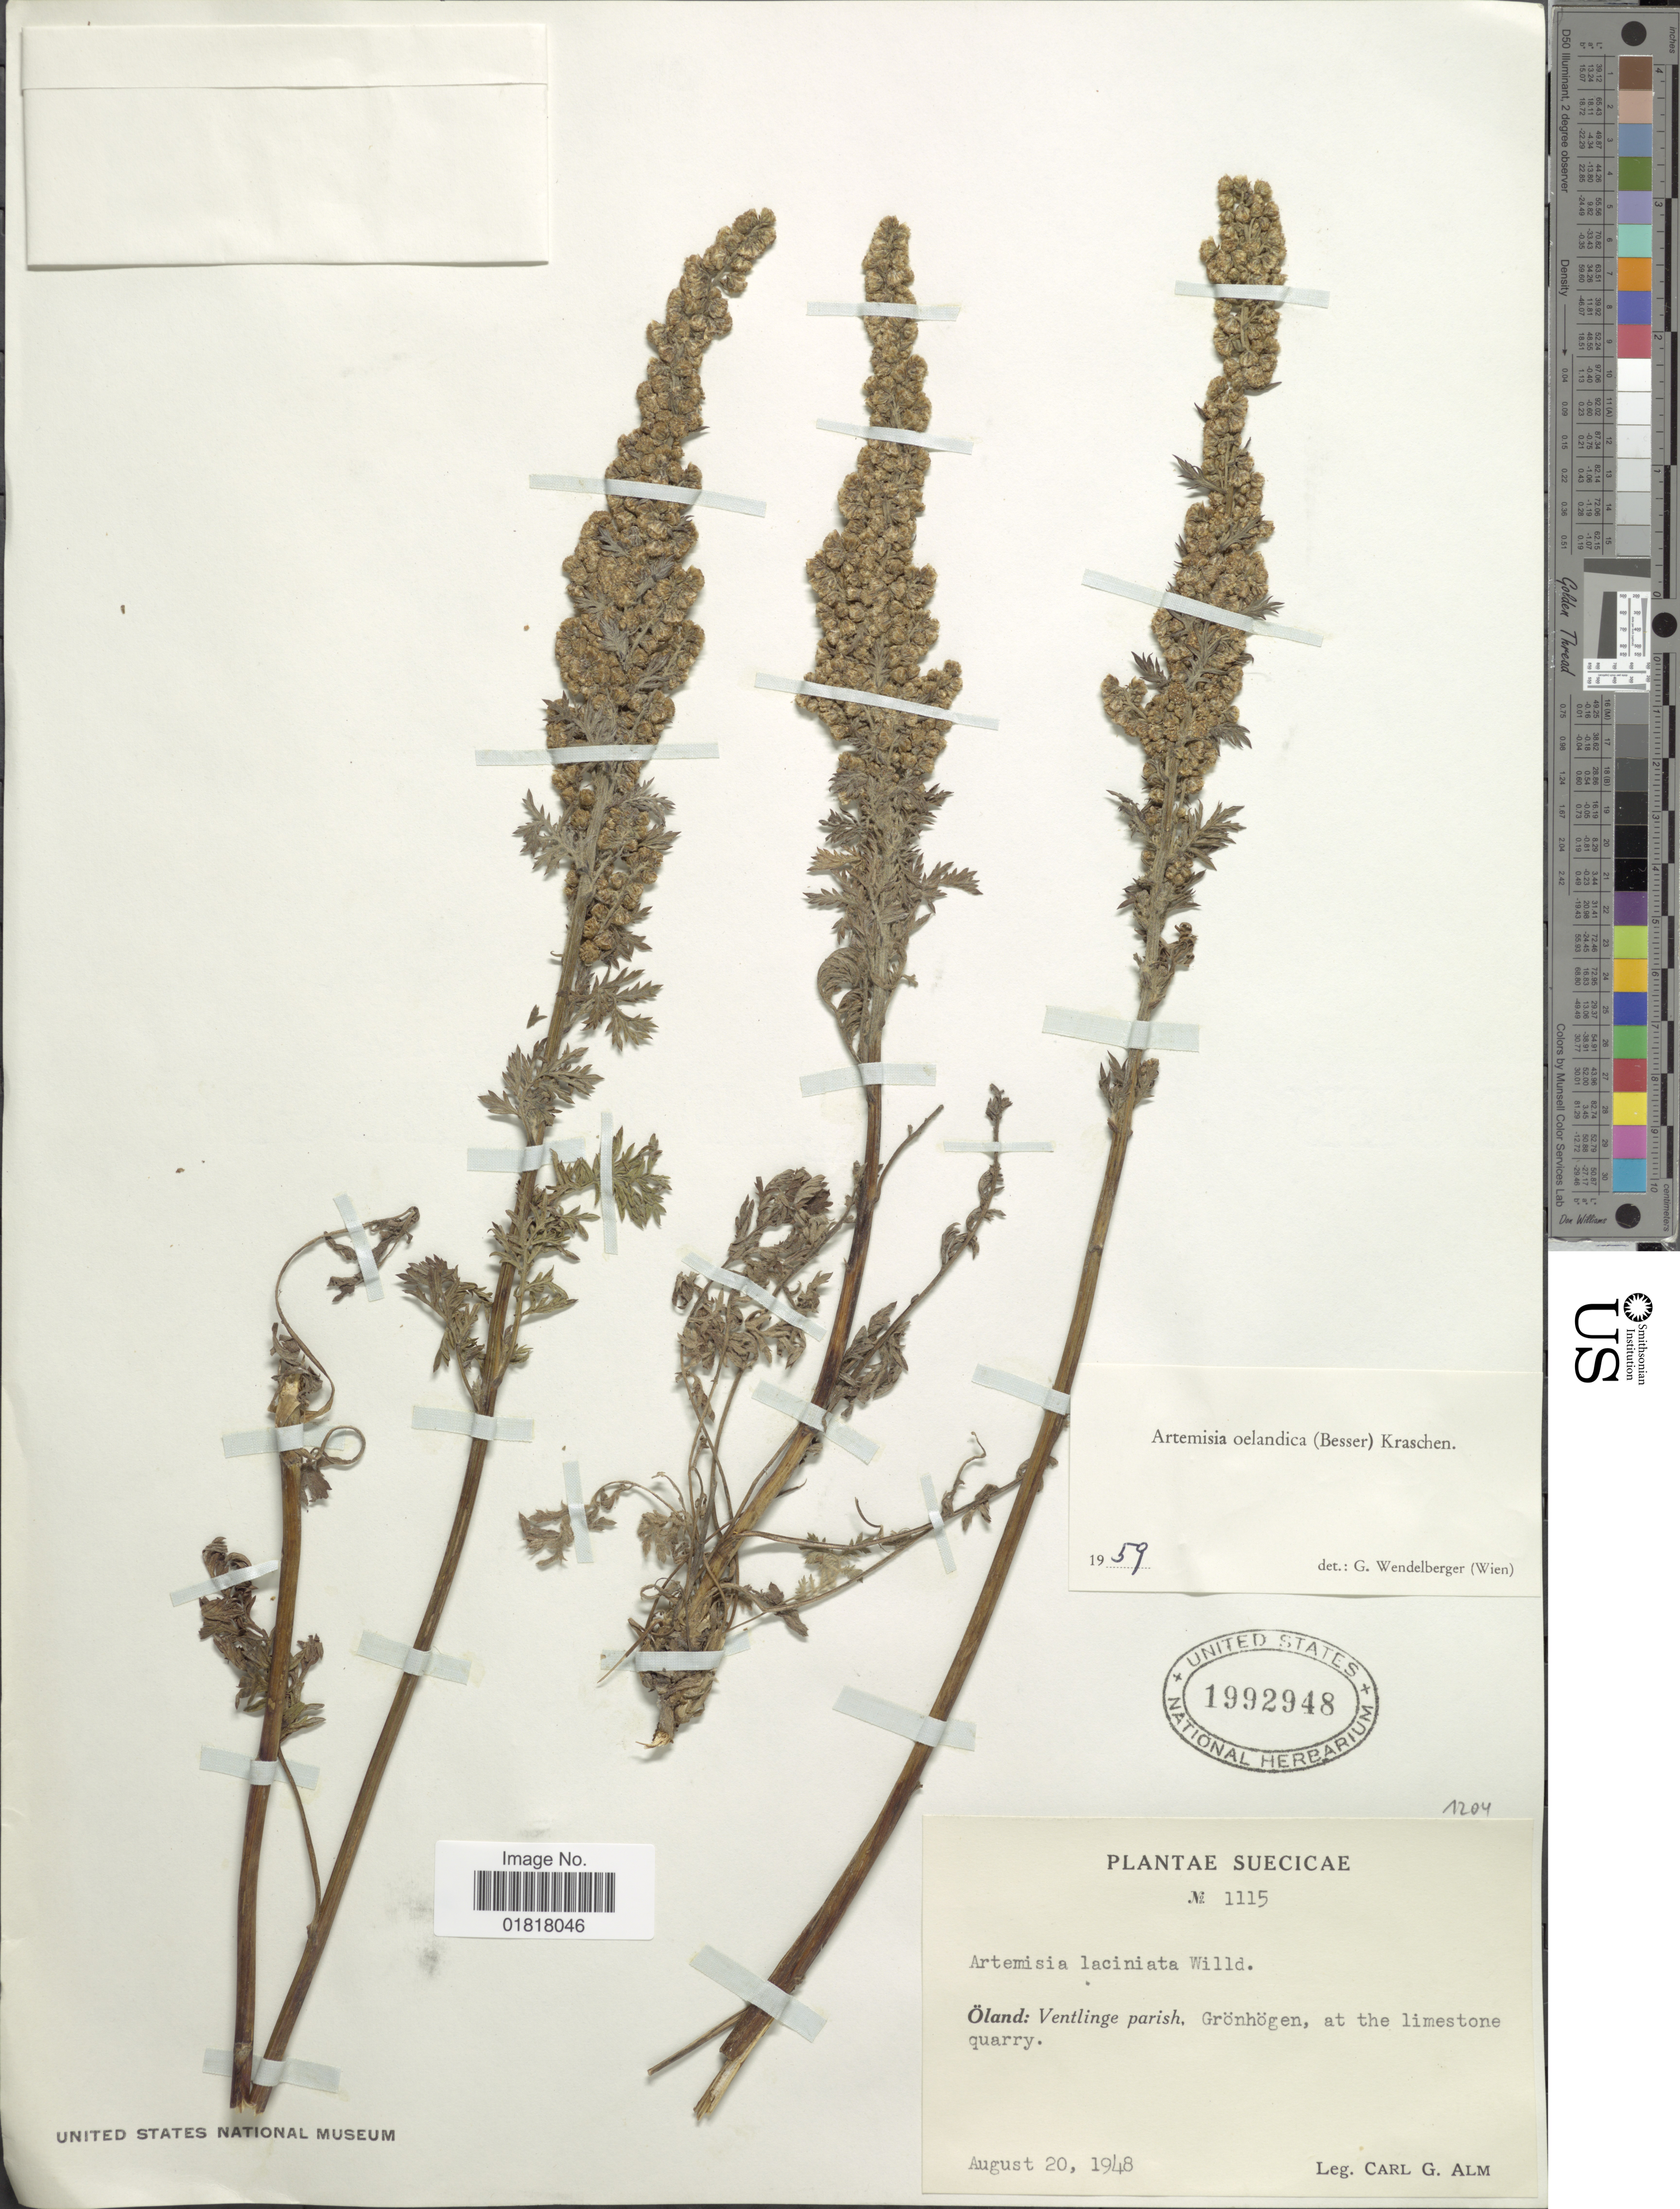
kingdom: Plantae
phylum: Tracheophyta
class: Magnoliopsida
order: Asterales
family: Asteraceae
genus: Artemisia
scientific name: Artemisia oelandica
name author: (Besser) Krasch.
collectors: C. G. Alm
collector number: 1115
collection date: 1948-08-20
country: Sweden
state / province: Kalmar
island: Oland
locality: Öland: Ventlinge parish, Grönhögen, at the limestone quarry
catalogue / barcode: US 1992948